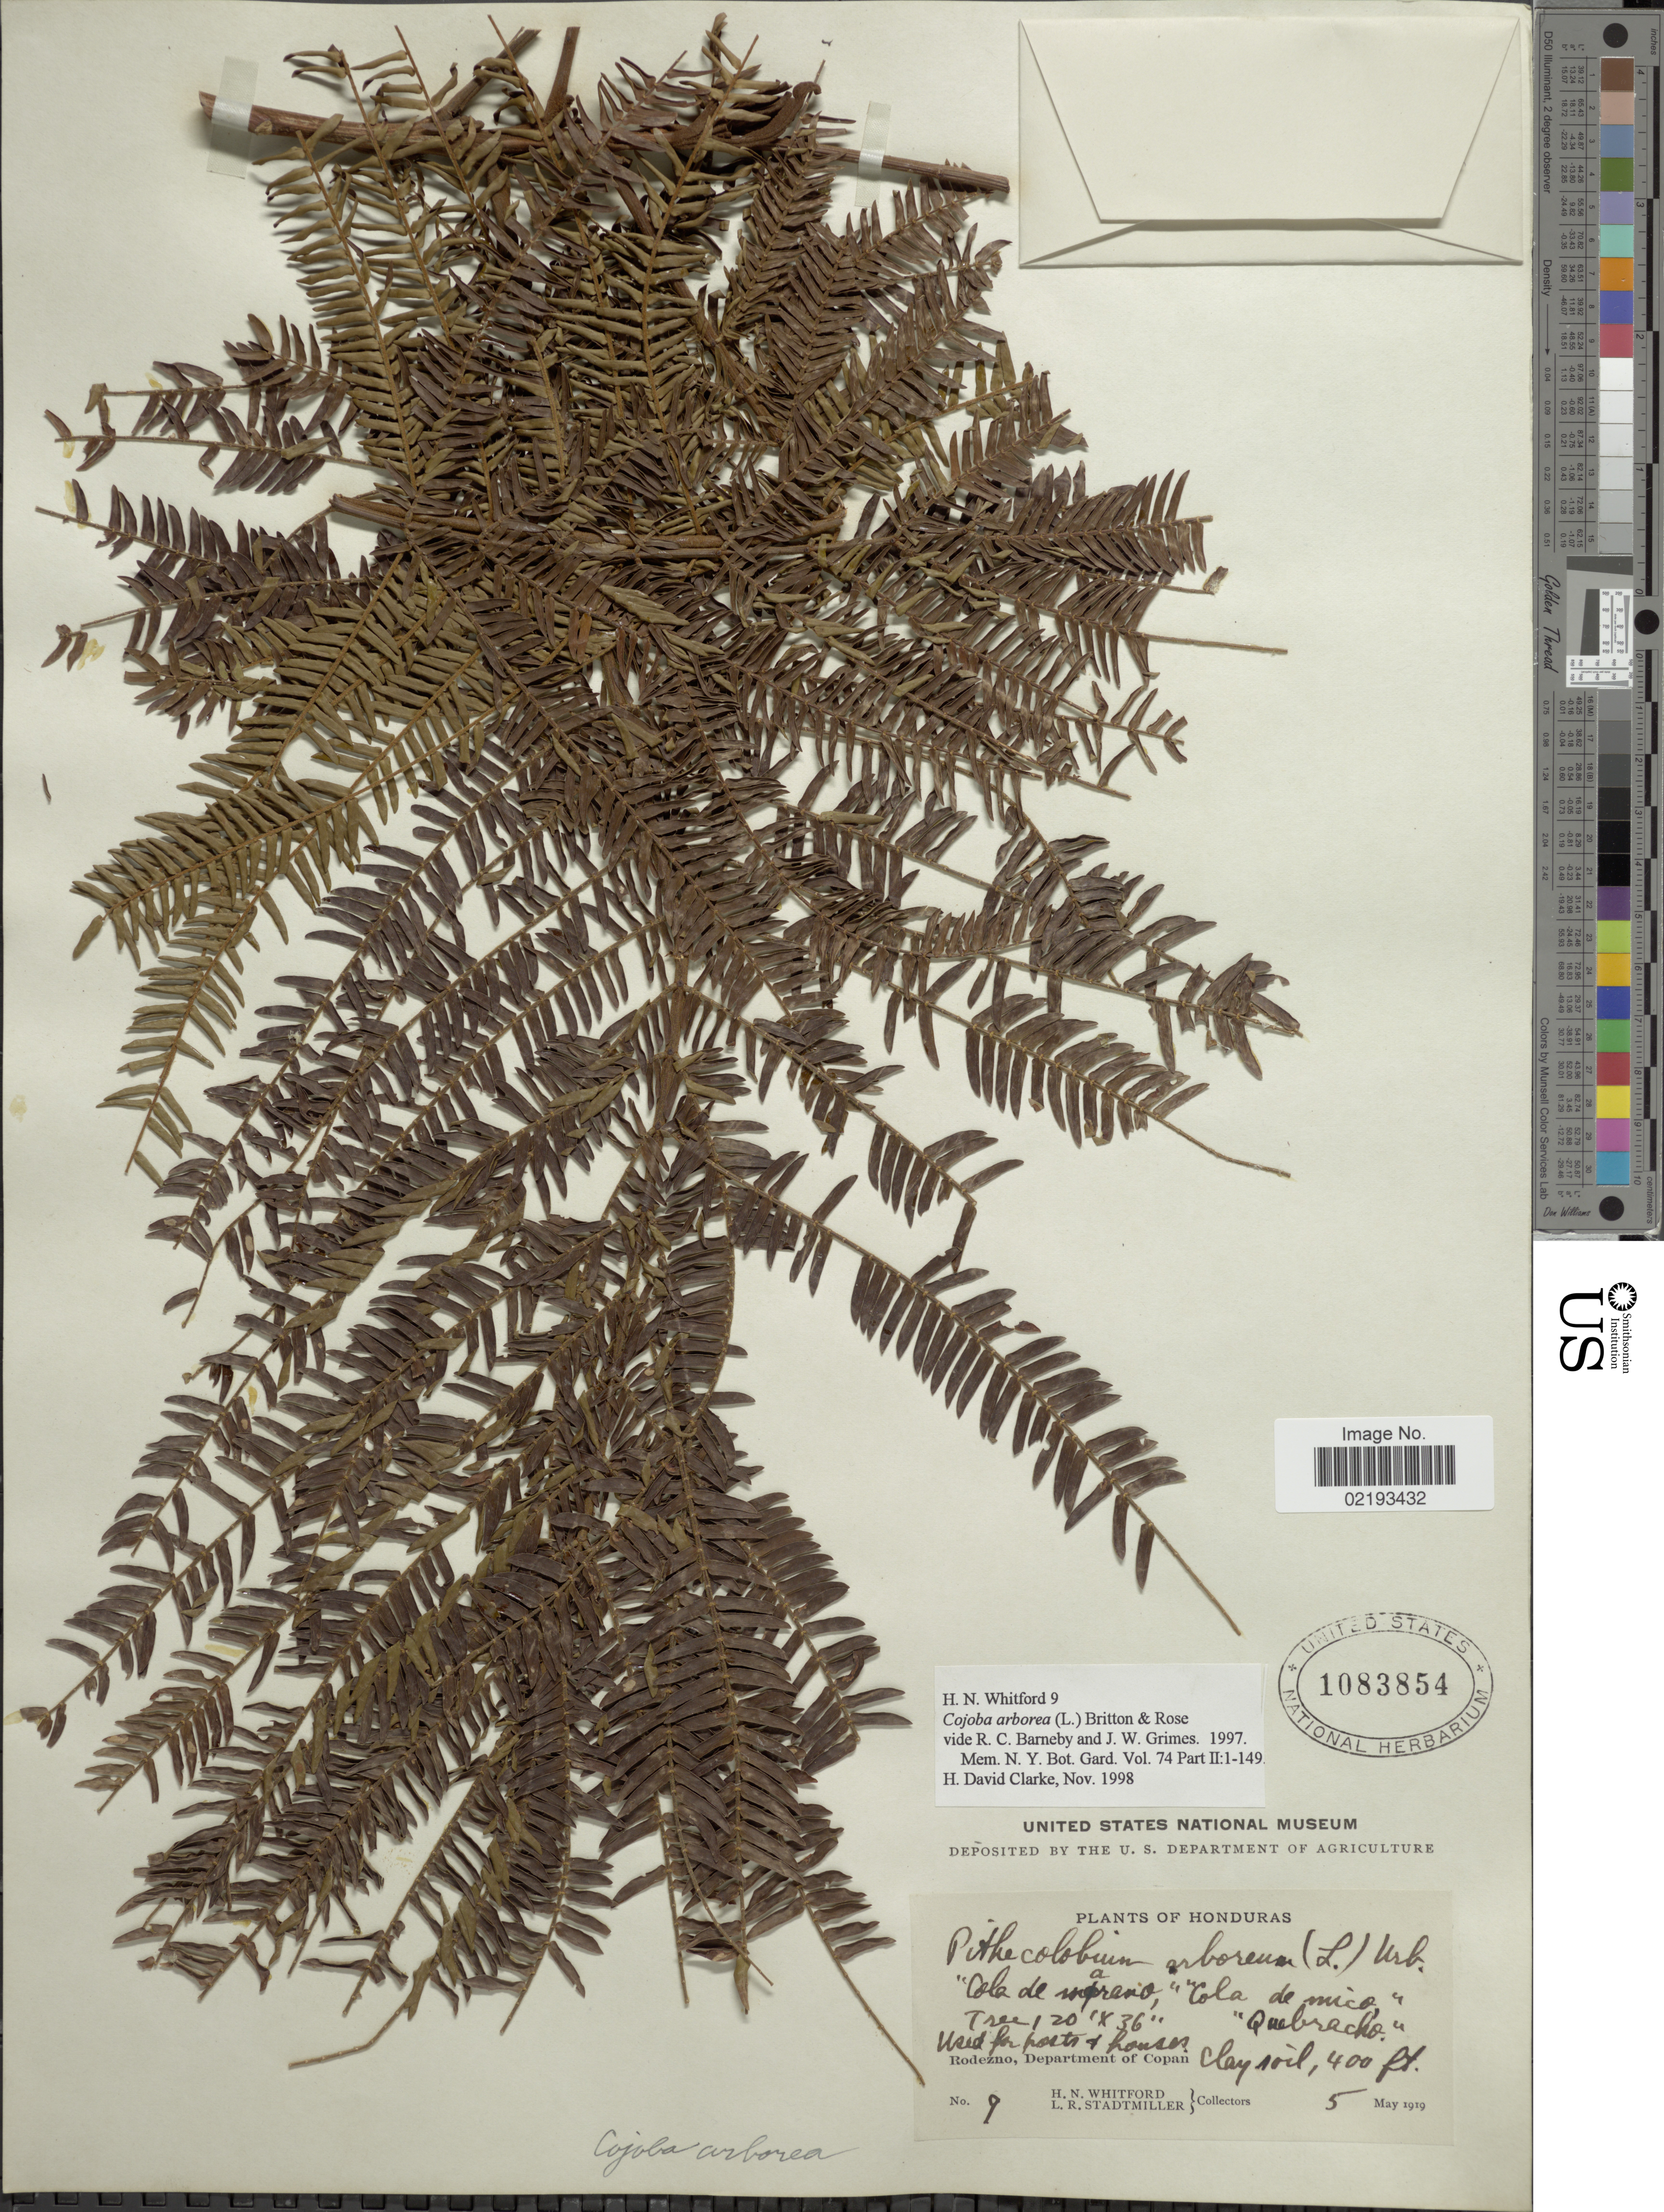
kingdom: Plantae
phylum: Tracheophyta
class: Magnoliopsida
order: Fabales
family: Fabaceae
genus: Cojoba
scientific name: Cojoba arborea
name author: (L.) Britton & Rose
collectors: H. N. Whitford & L. Stadtmiller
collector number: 9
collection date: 1919-05-05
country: Honduras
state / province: Copán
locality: Rodezno, Department of Copan, Clay soil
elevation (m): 122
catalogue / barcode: US 1083854